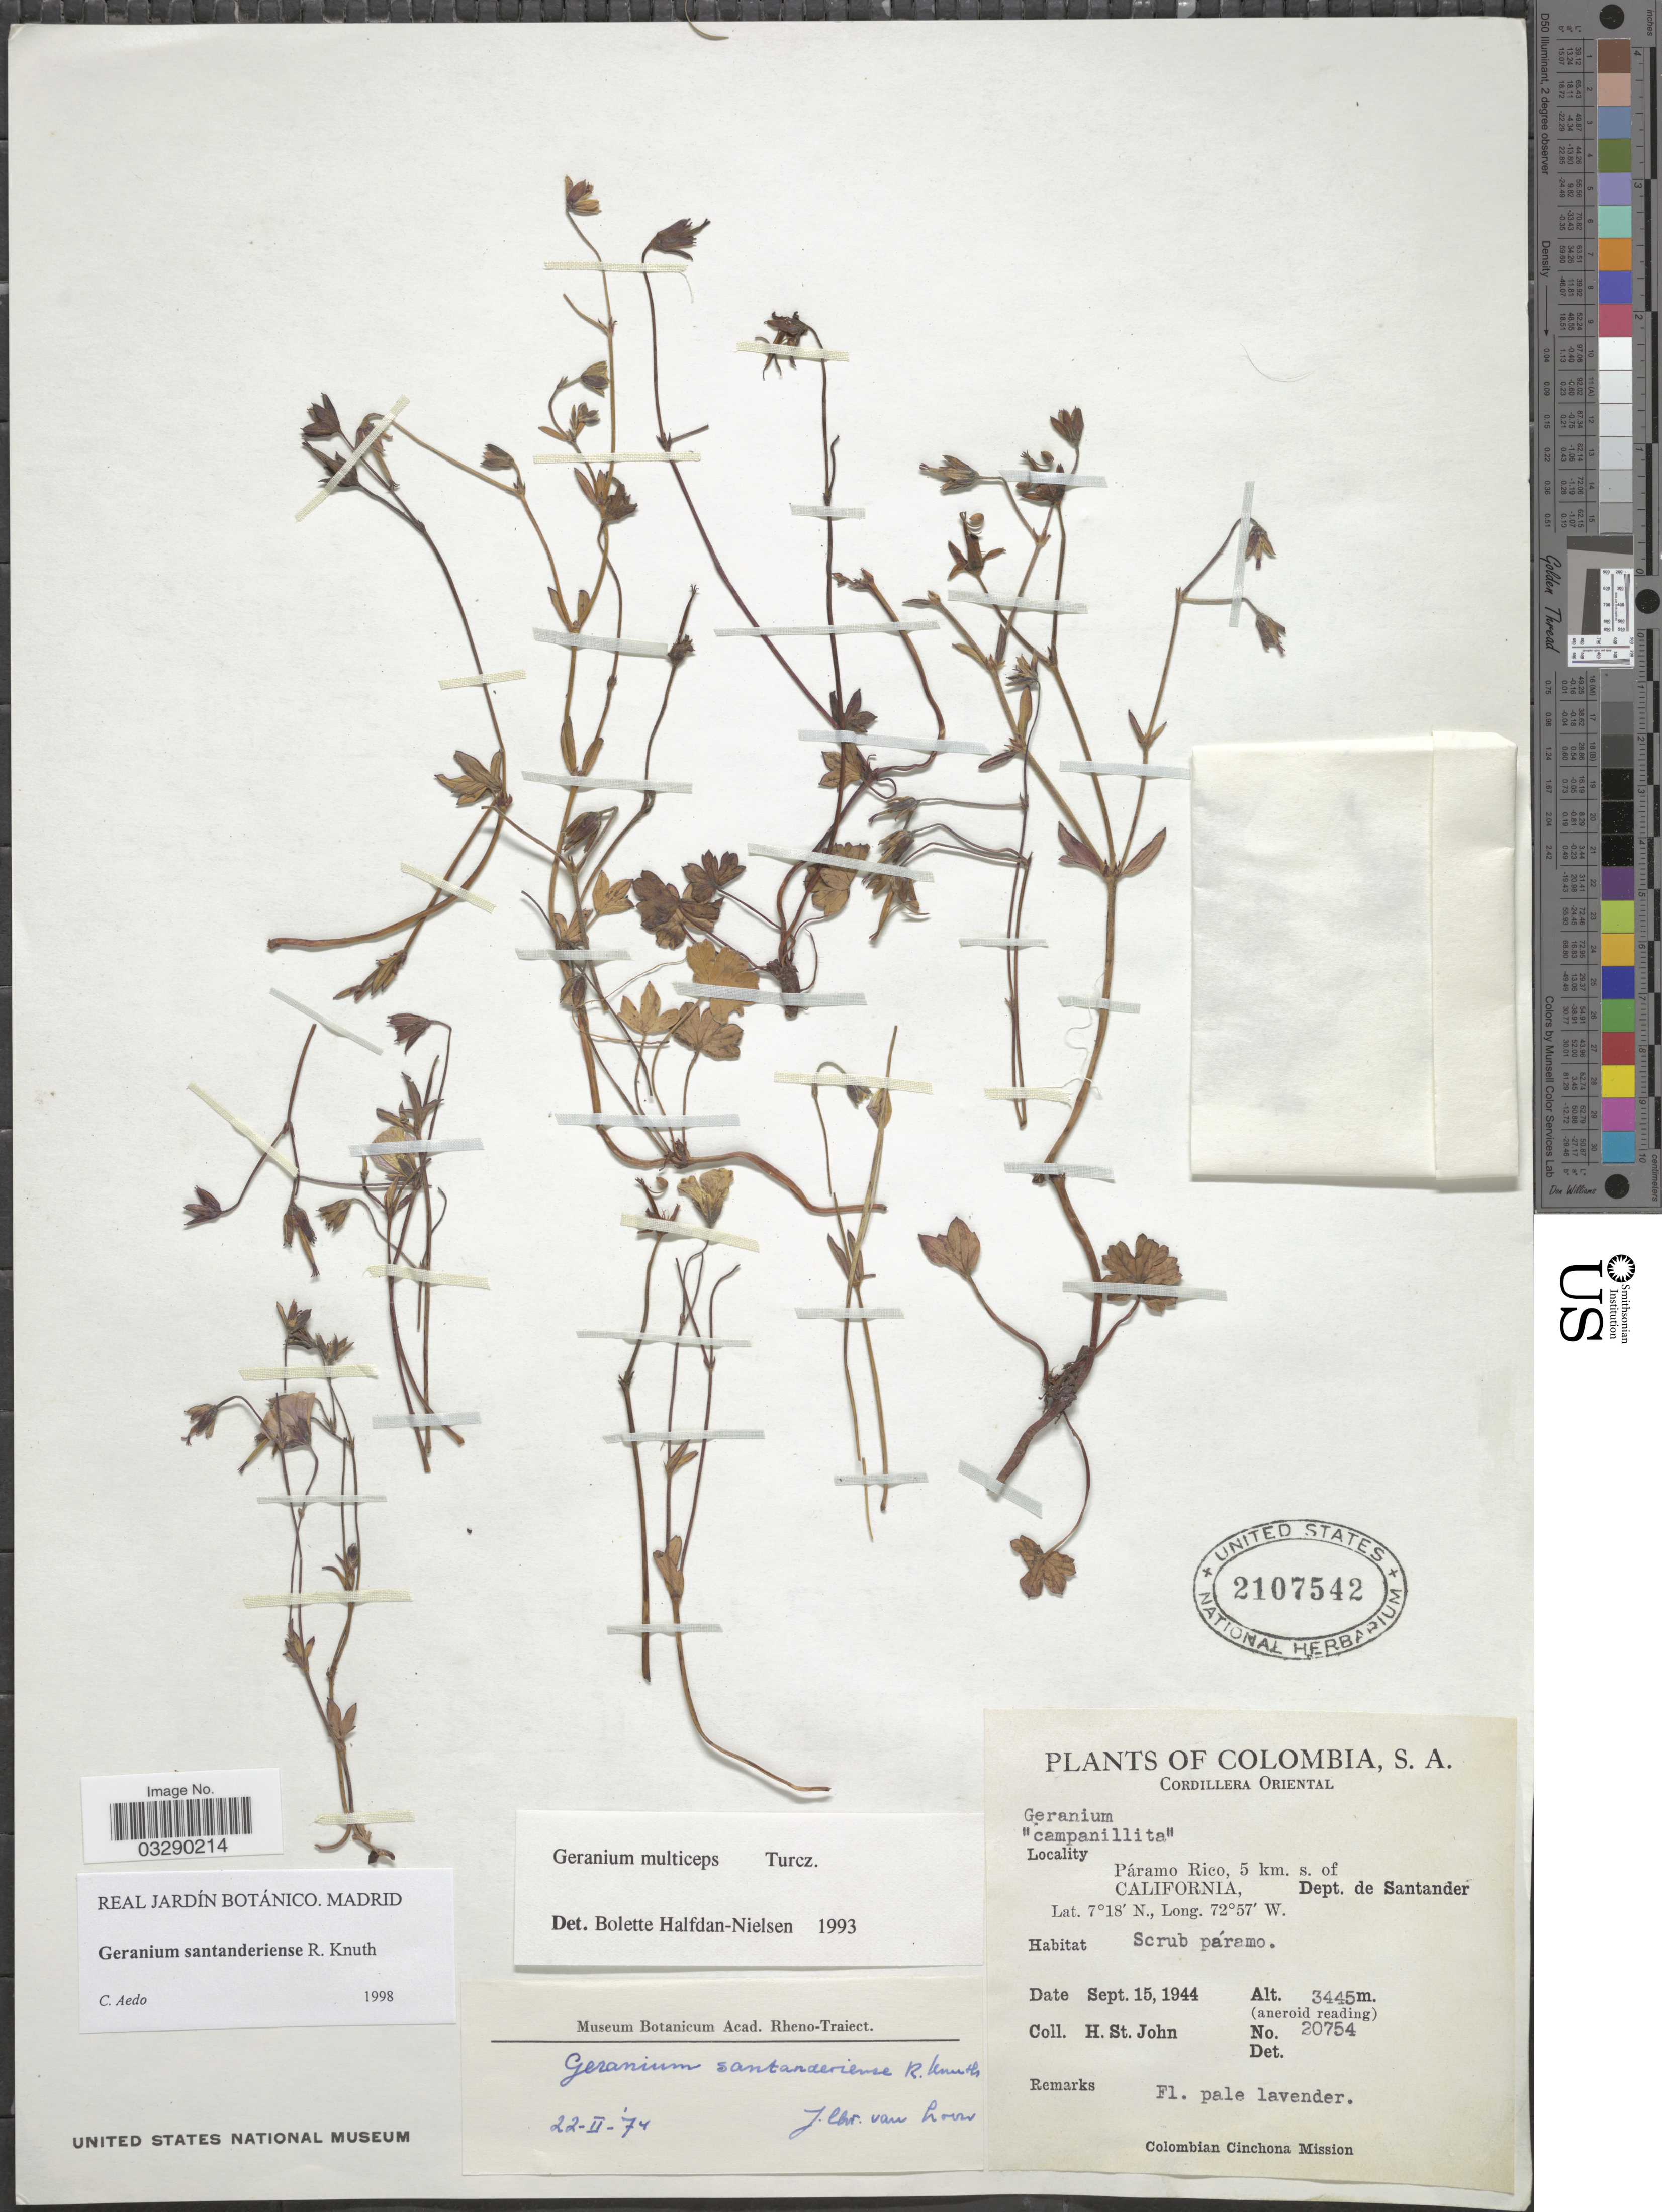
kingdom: Plantae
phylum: Tracheophyta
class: Magnoliopsida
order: Geraniales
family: Geraniaceae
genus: Geranium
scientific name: Geranium santanderiense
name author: R. Knuth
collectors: H. St. John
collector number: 20754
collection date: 1944-09-15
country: Colombia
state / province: Santander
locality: Cordillera Oriental. Páramo Rico, 5 km. s. of California, Dept. de Santander.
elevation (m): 3445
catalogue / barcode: US 2107542